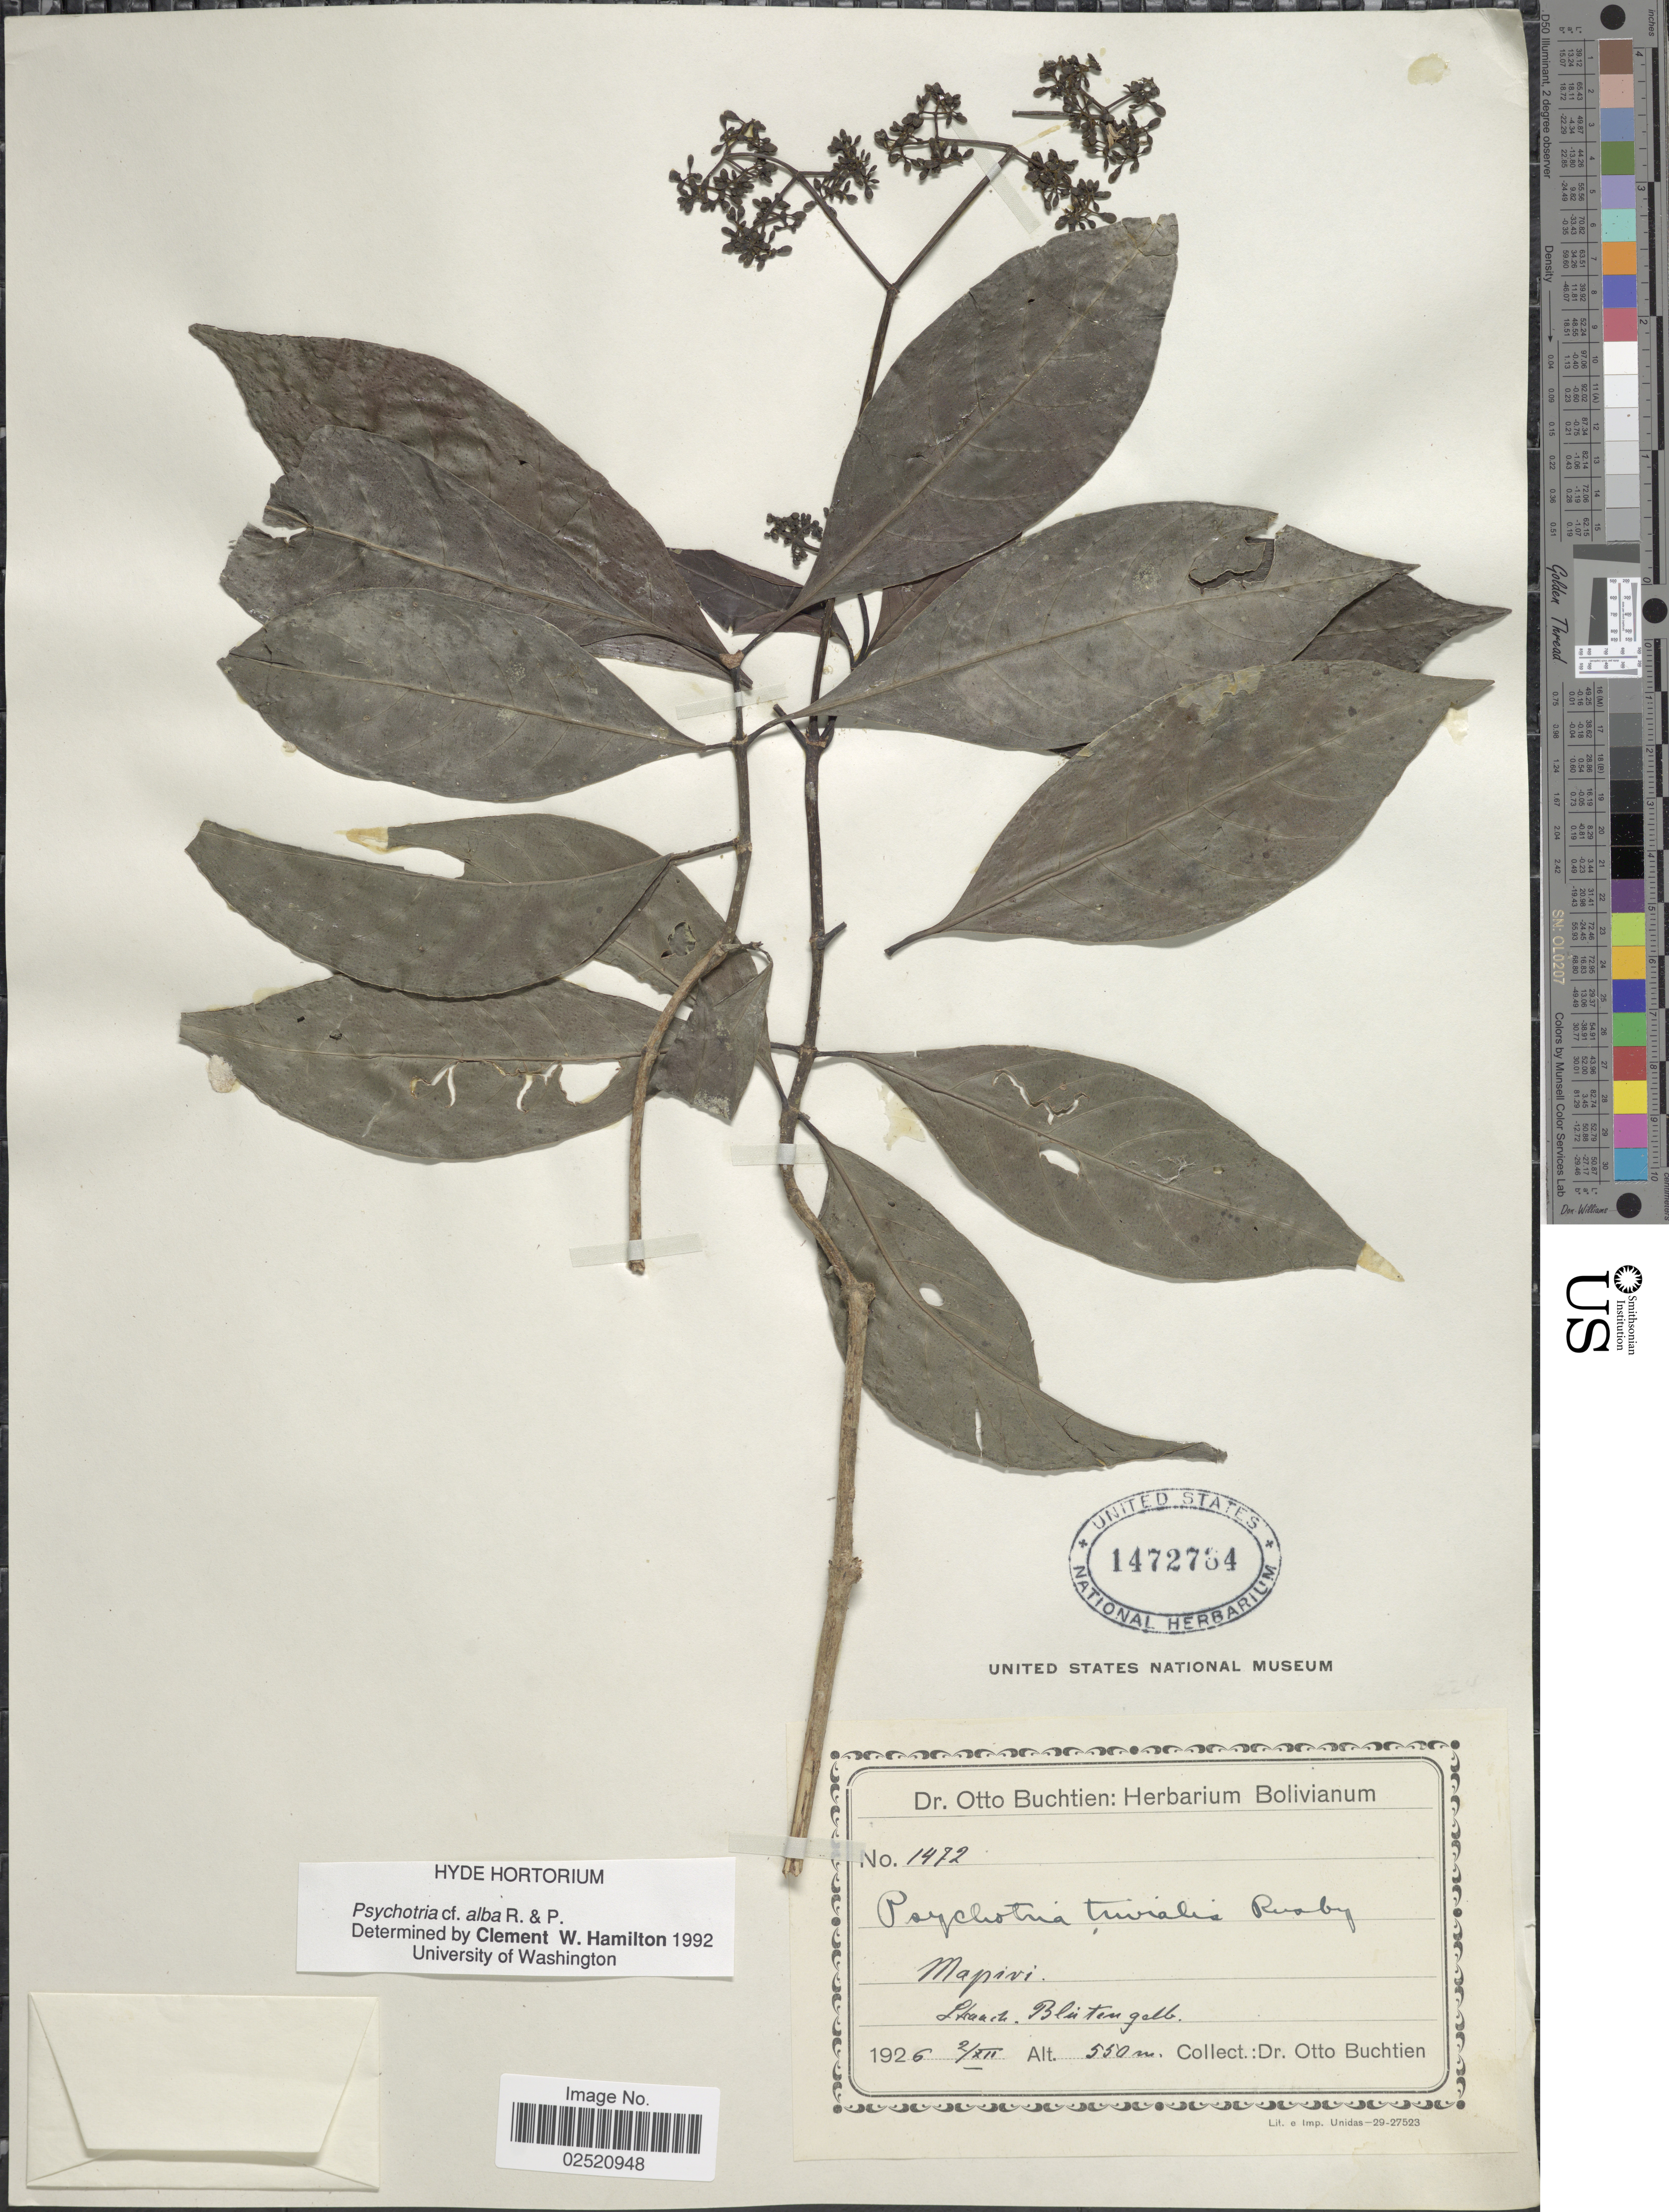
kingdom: Plantae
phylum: Tracheophyta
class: Magnoliopsida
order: Gentianales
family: Rubiaceae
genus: Psychotria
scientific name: Psychotria alba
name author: Ruiz & Pav.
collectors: O. Buchtien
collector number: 1472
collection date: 1926-12-02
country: Bolivia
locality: Mapiri, Strauch Blutengelb.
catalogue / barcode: US 1472764